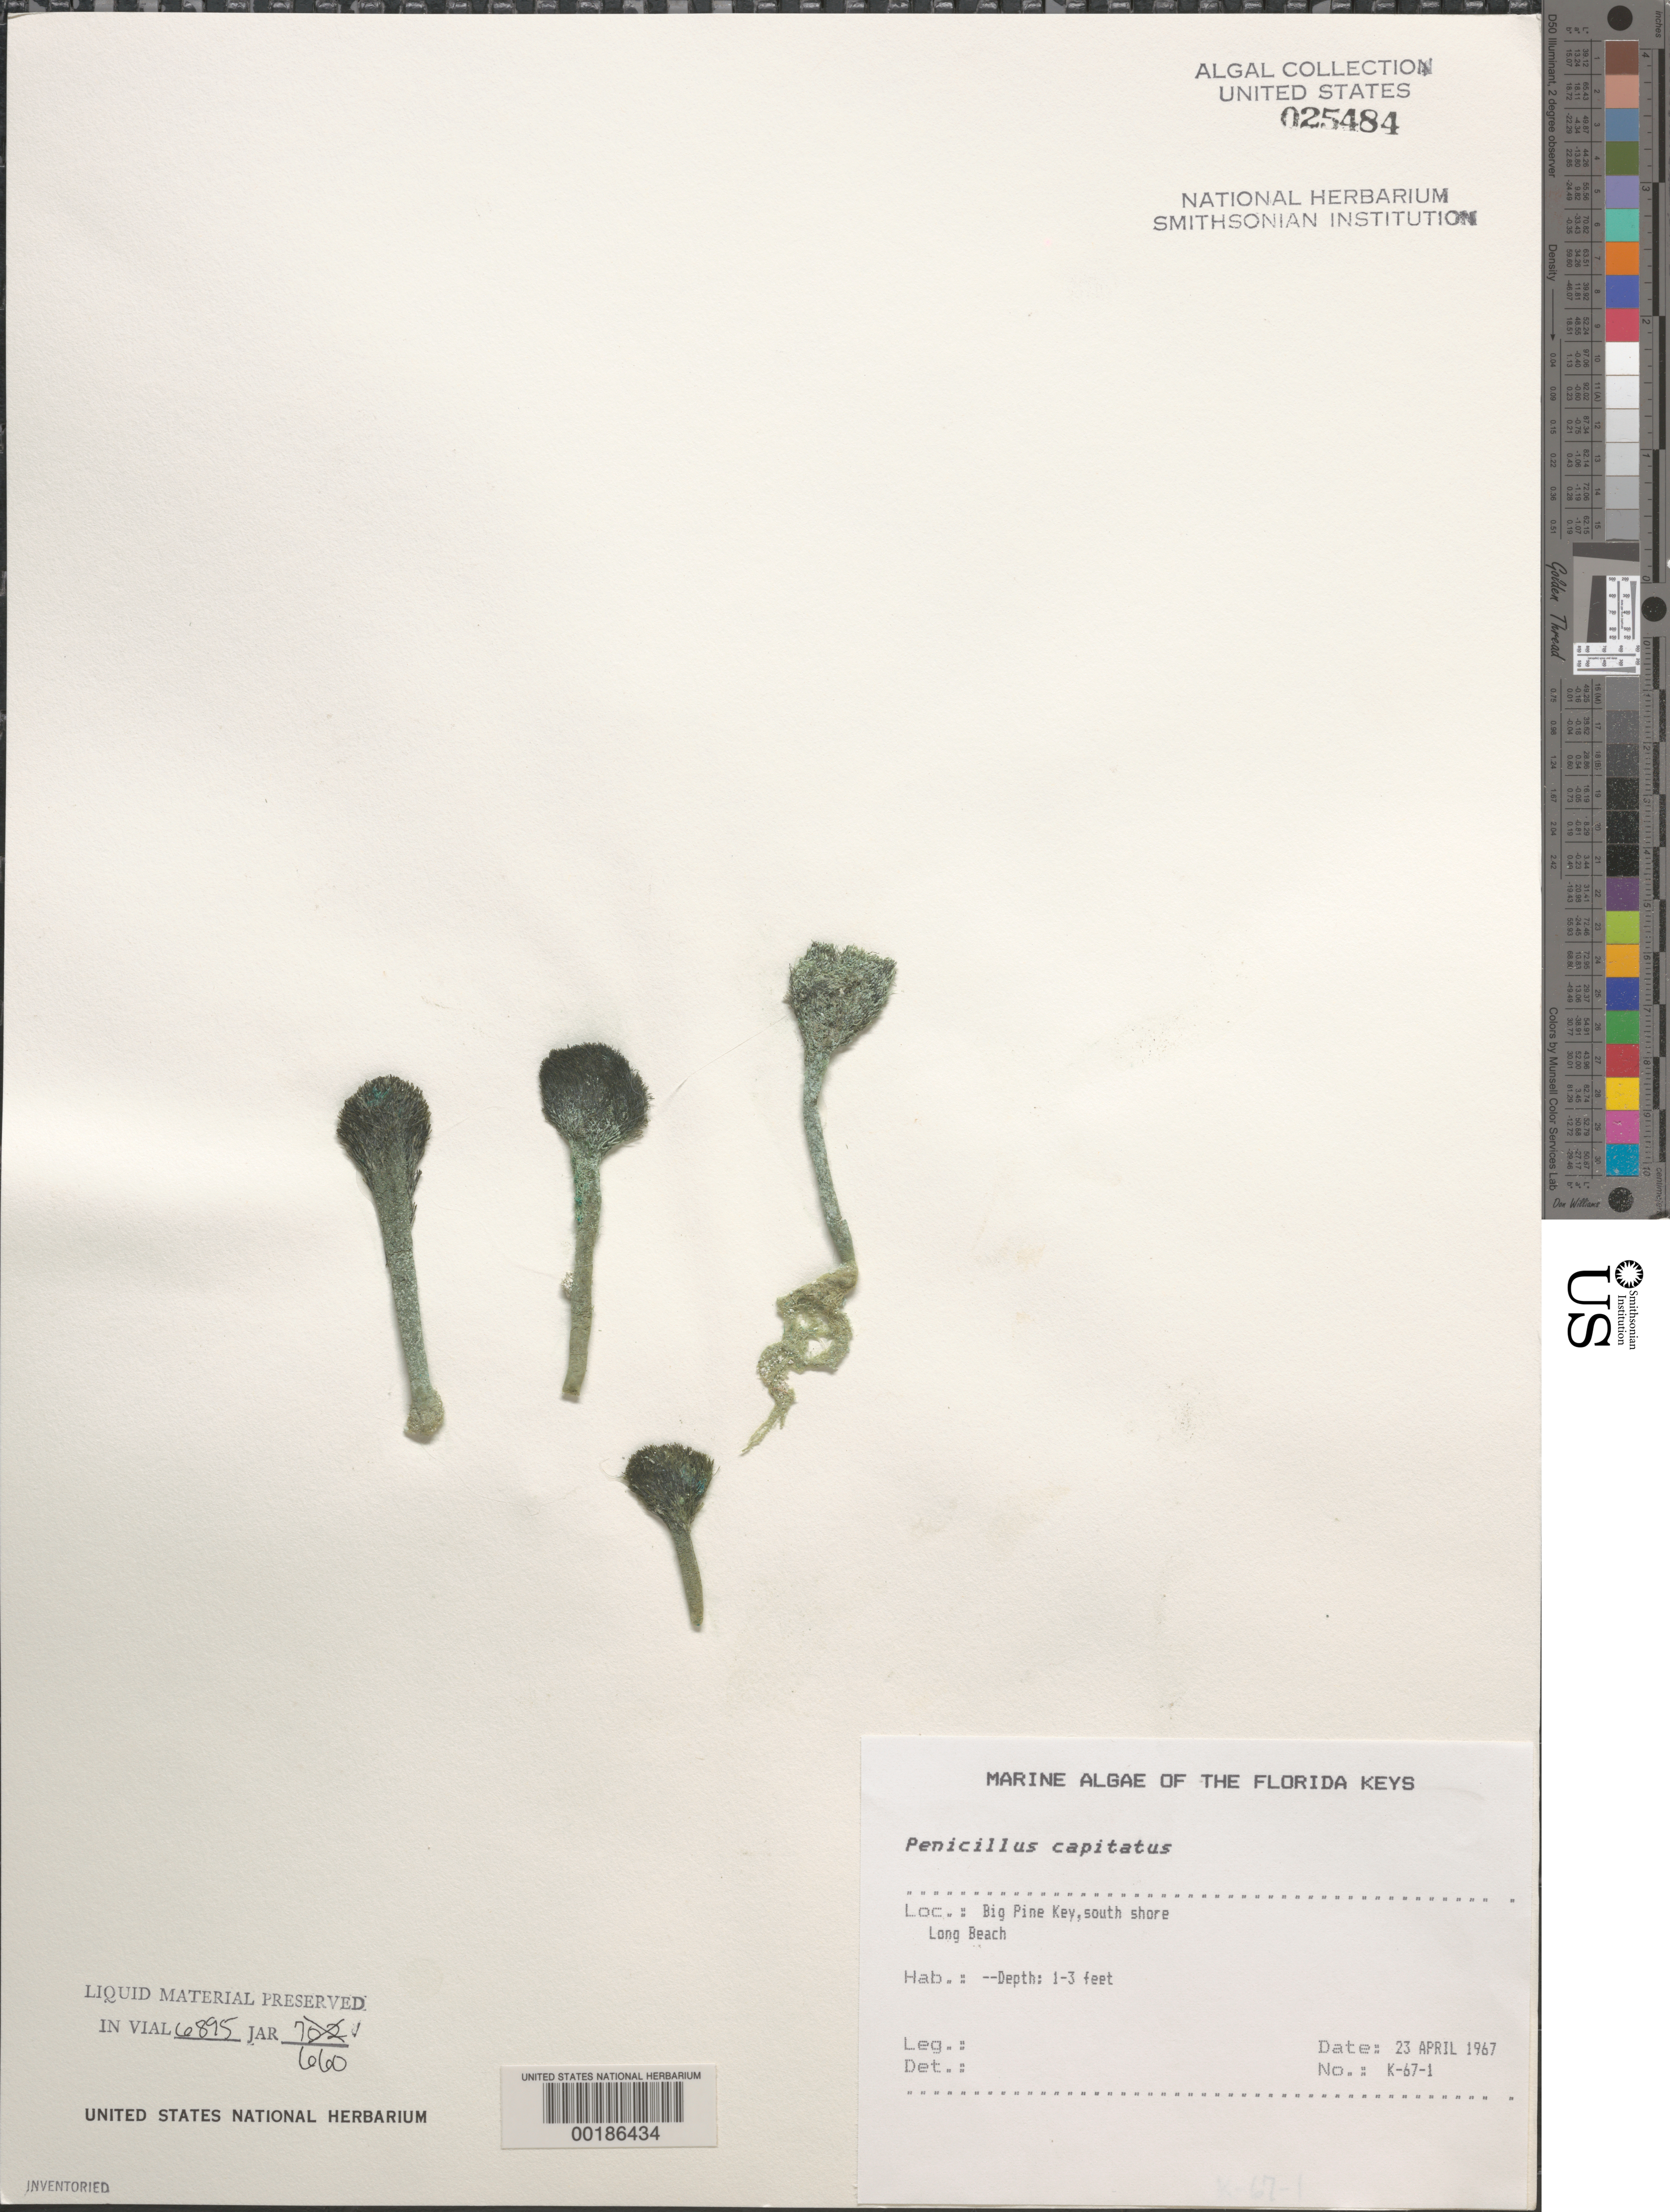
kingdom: Plantae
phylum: Chlorophyta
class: Ulvophyceae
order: Bryopsidales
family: Udoteaceae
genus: Penicillus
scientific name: Penicillus capitatus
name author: Lam.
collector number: K-67-1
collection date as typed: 23 Apr 1967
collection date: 1967-04-23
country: United States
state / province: Florida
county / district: Monroe County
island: Big Pine Key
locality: Long Beach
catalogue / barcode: US 25484